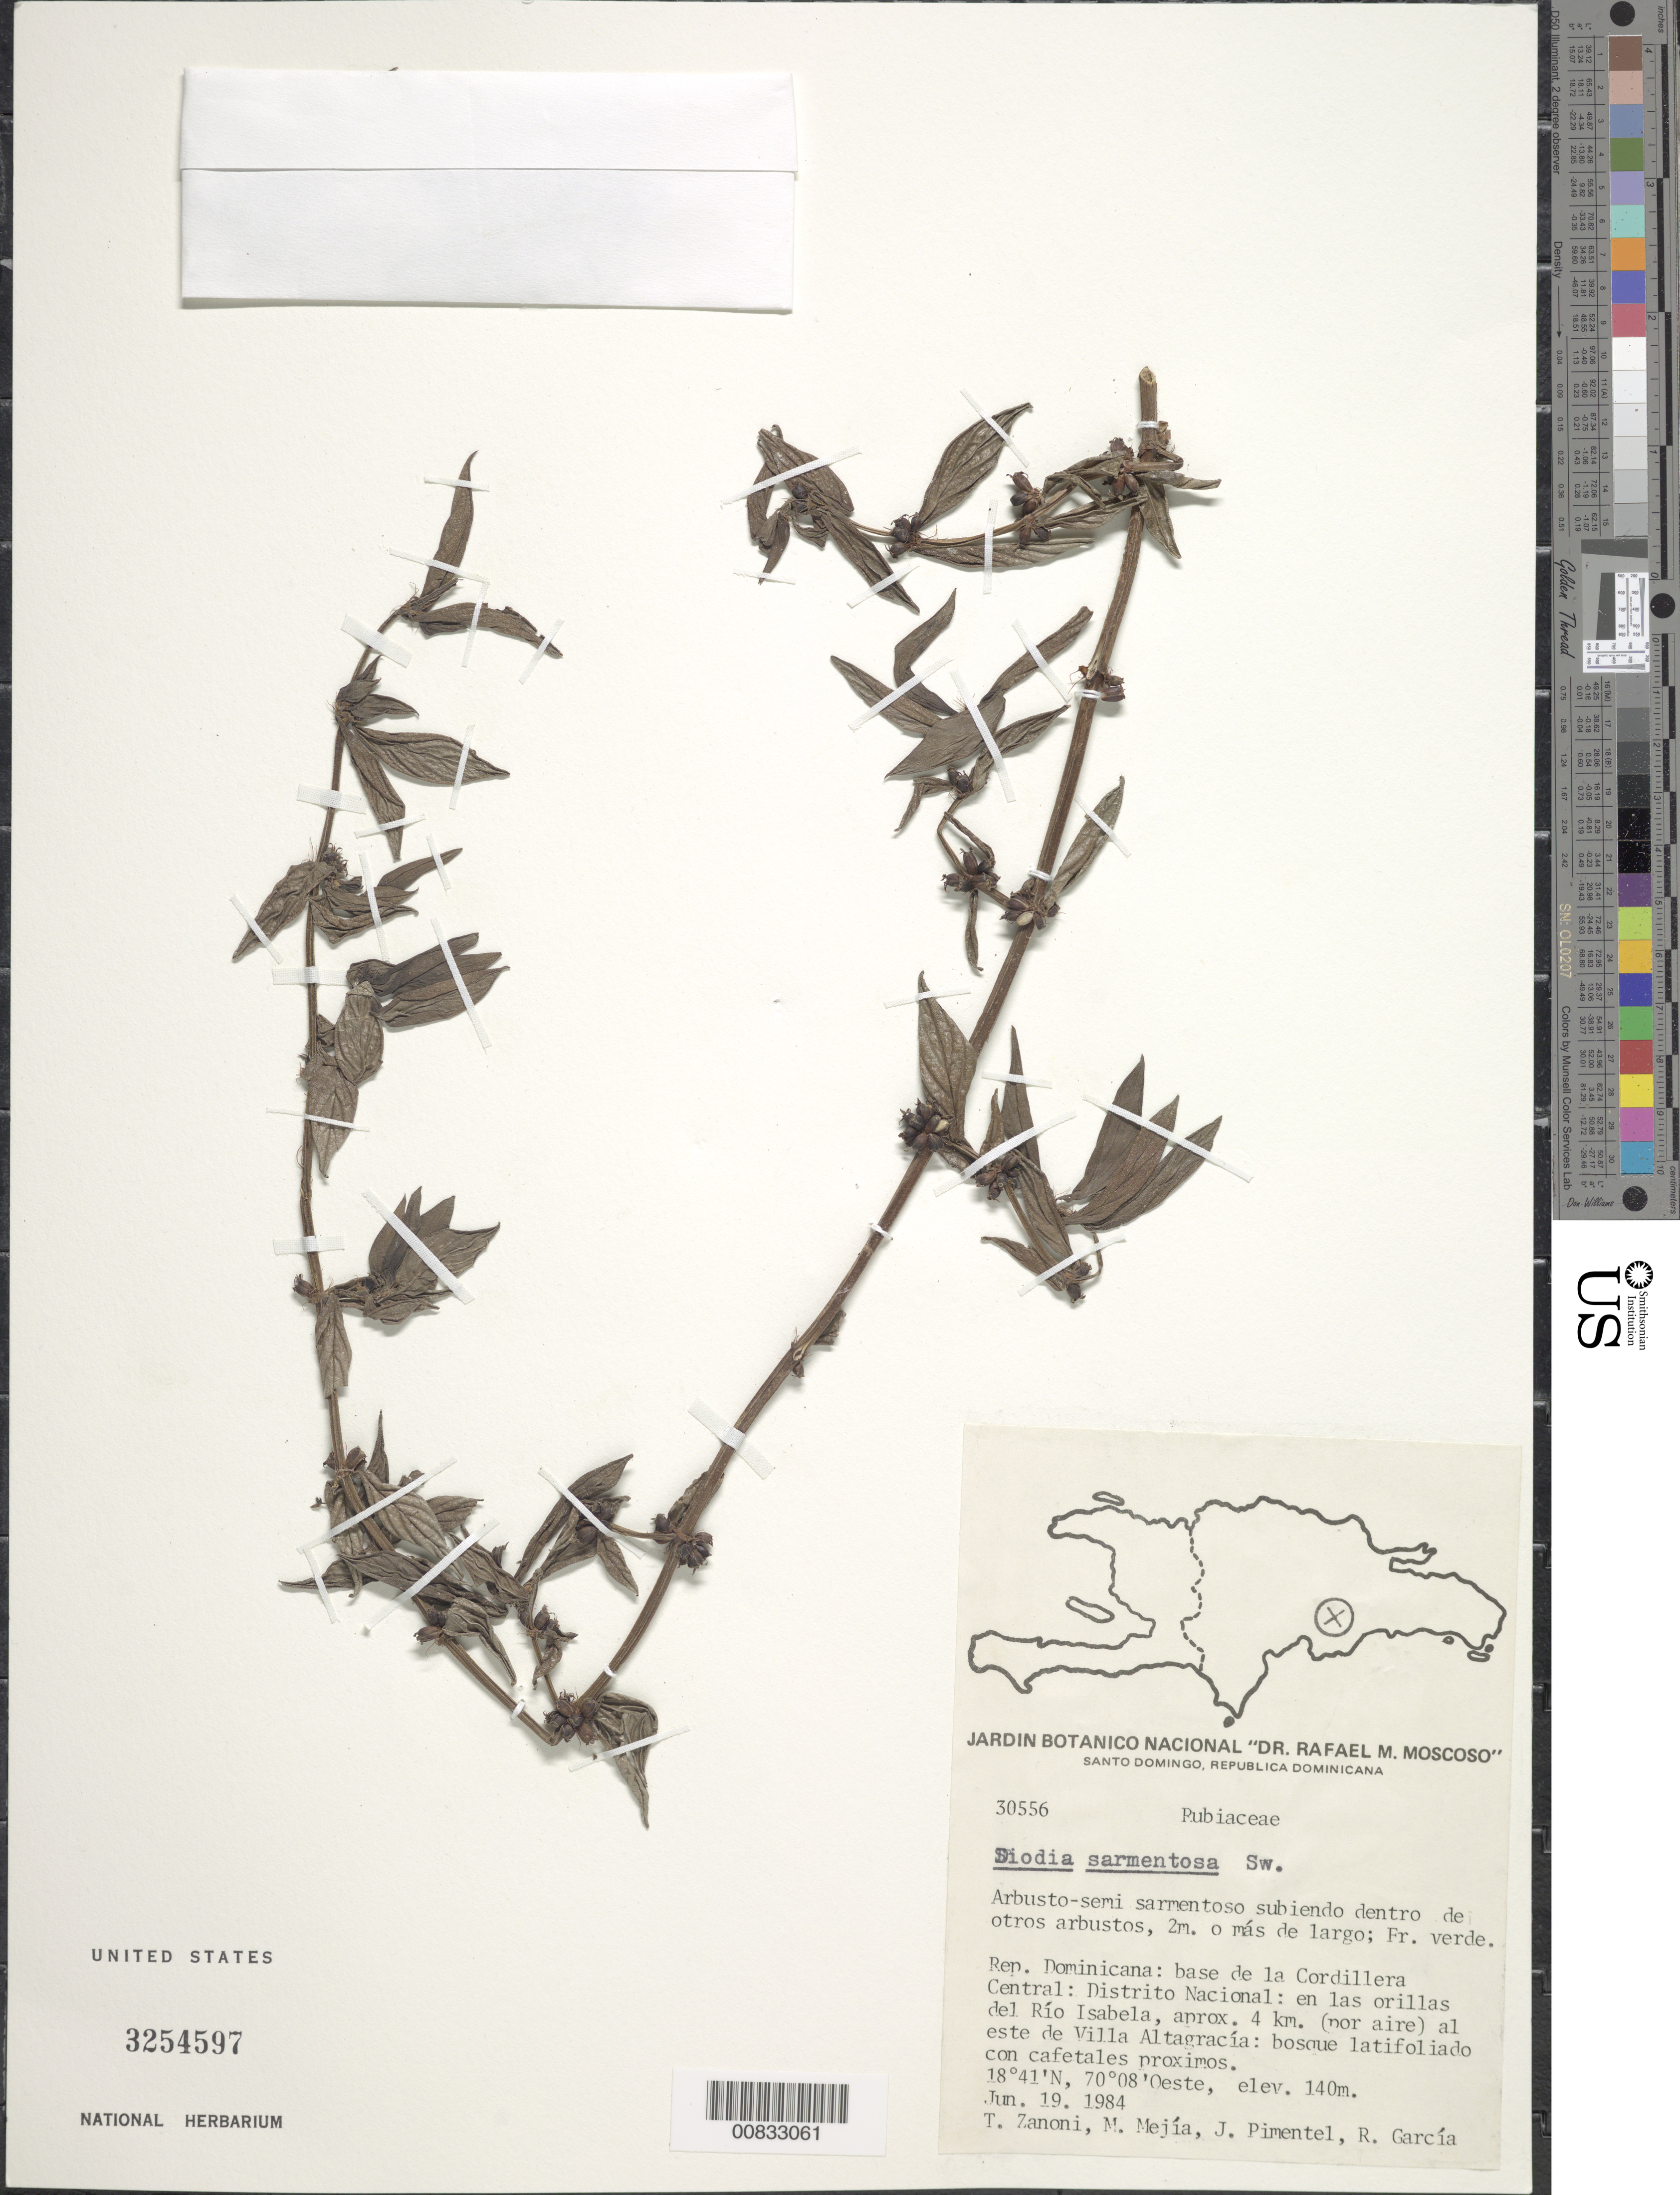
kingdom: Plantae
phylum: Tracheophyta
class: Magnoliopsida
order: Gentianales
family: Rubiaceae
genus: Diodia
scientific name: Diodia sarmentosa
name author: Sw.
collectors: T. A. Zanoni, M. Mejia, J. Pimentel & R. G. García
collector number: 30556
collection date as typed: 19 Jun 1984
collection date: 1984-06-19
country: Dominican Republic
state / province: Distrito Nacional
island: Hispaniola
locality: Base de la Cordillera Central, en las orillas del Río Isavela, aprox, 4 km (por aire) al este de Villa Altagracía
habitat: Bosque latifoiliado con cafetales proximos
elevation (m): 140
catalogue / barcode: US 3254597